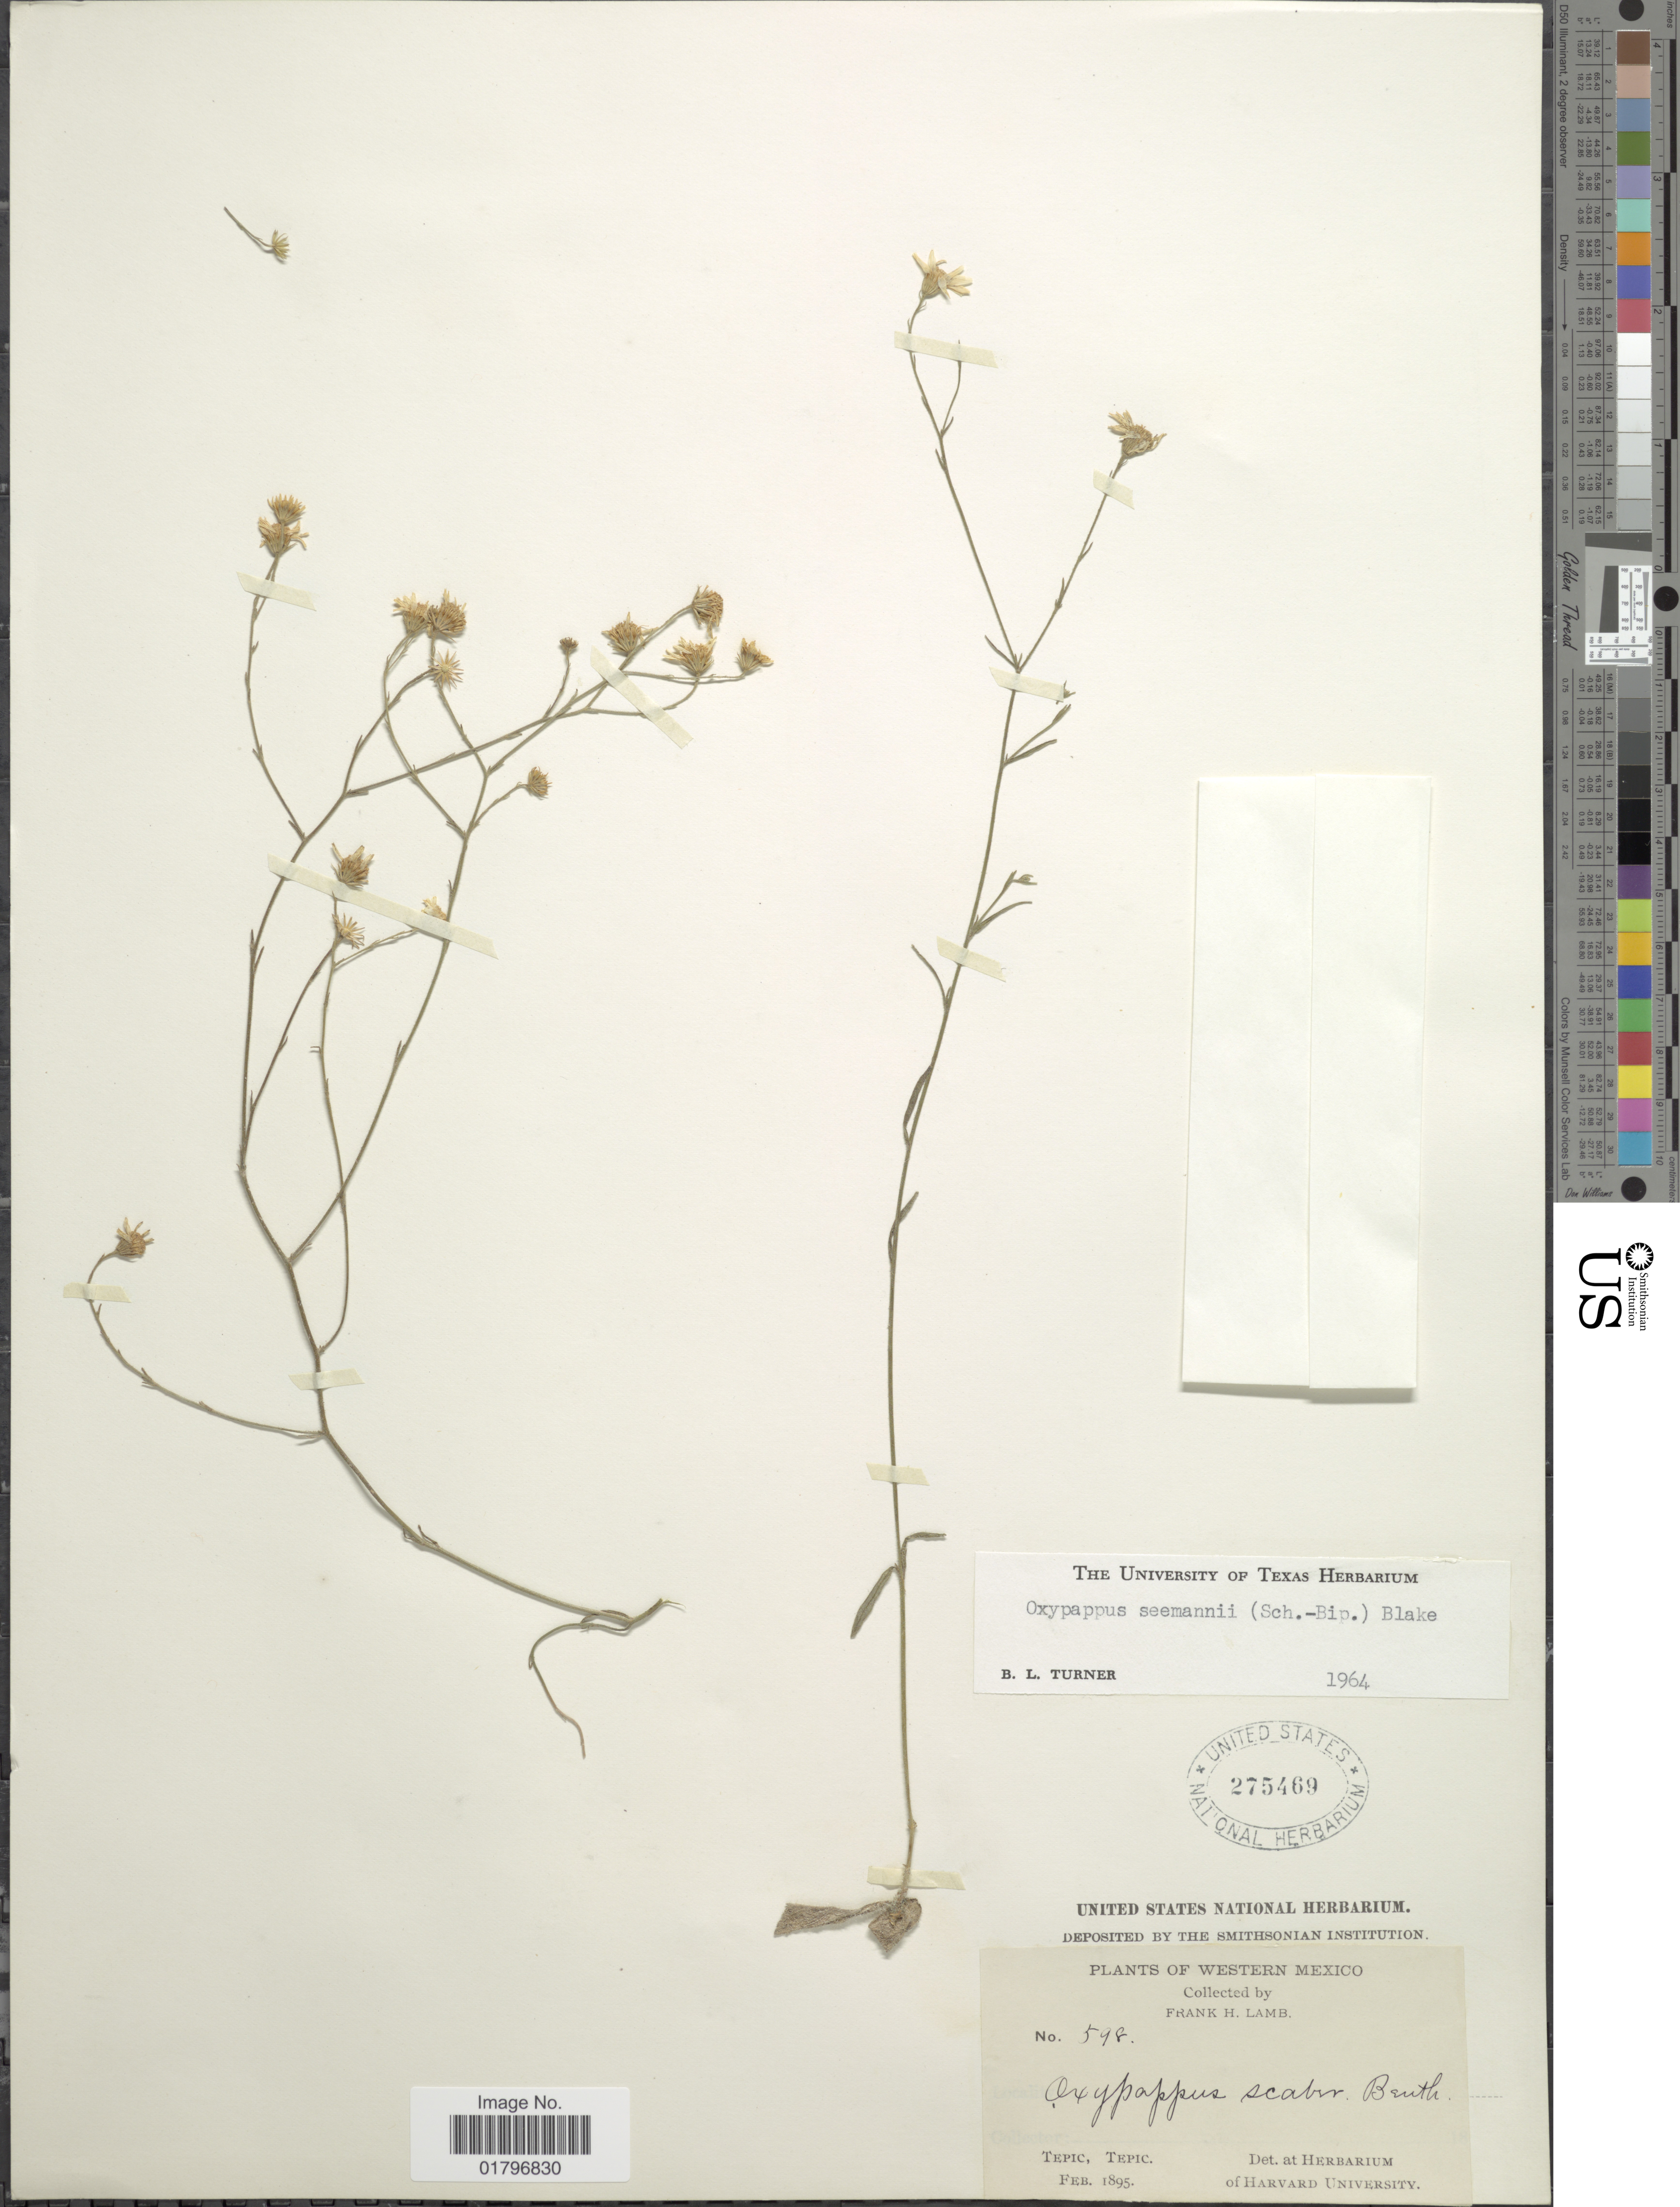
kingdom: Plantae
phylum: Tracheophyta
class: Magnoliopsida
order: Asterales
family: Asteraceae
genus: Oxypappus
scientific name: Oxypappus seemannii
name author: (Sch. Bip.) B.L. Turner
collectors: F. H. Lamb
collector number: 598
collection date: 1895-02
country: Mexico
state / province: Nayarit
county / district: Tepic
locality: Tepic Mun., Tepic Territory [now Nayarit].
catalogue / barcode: US 275469